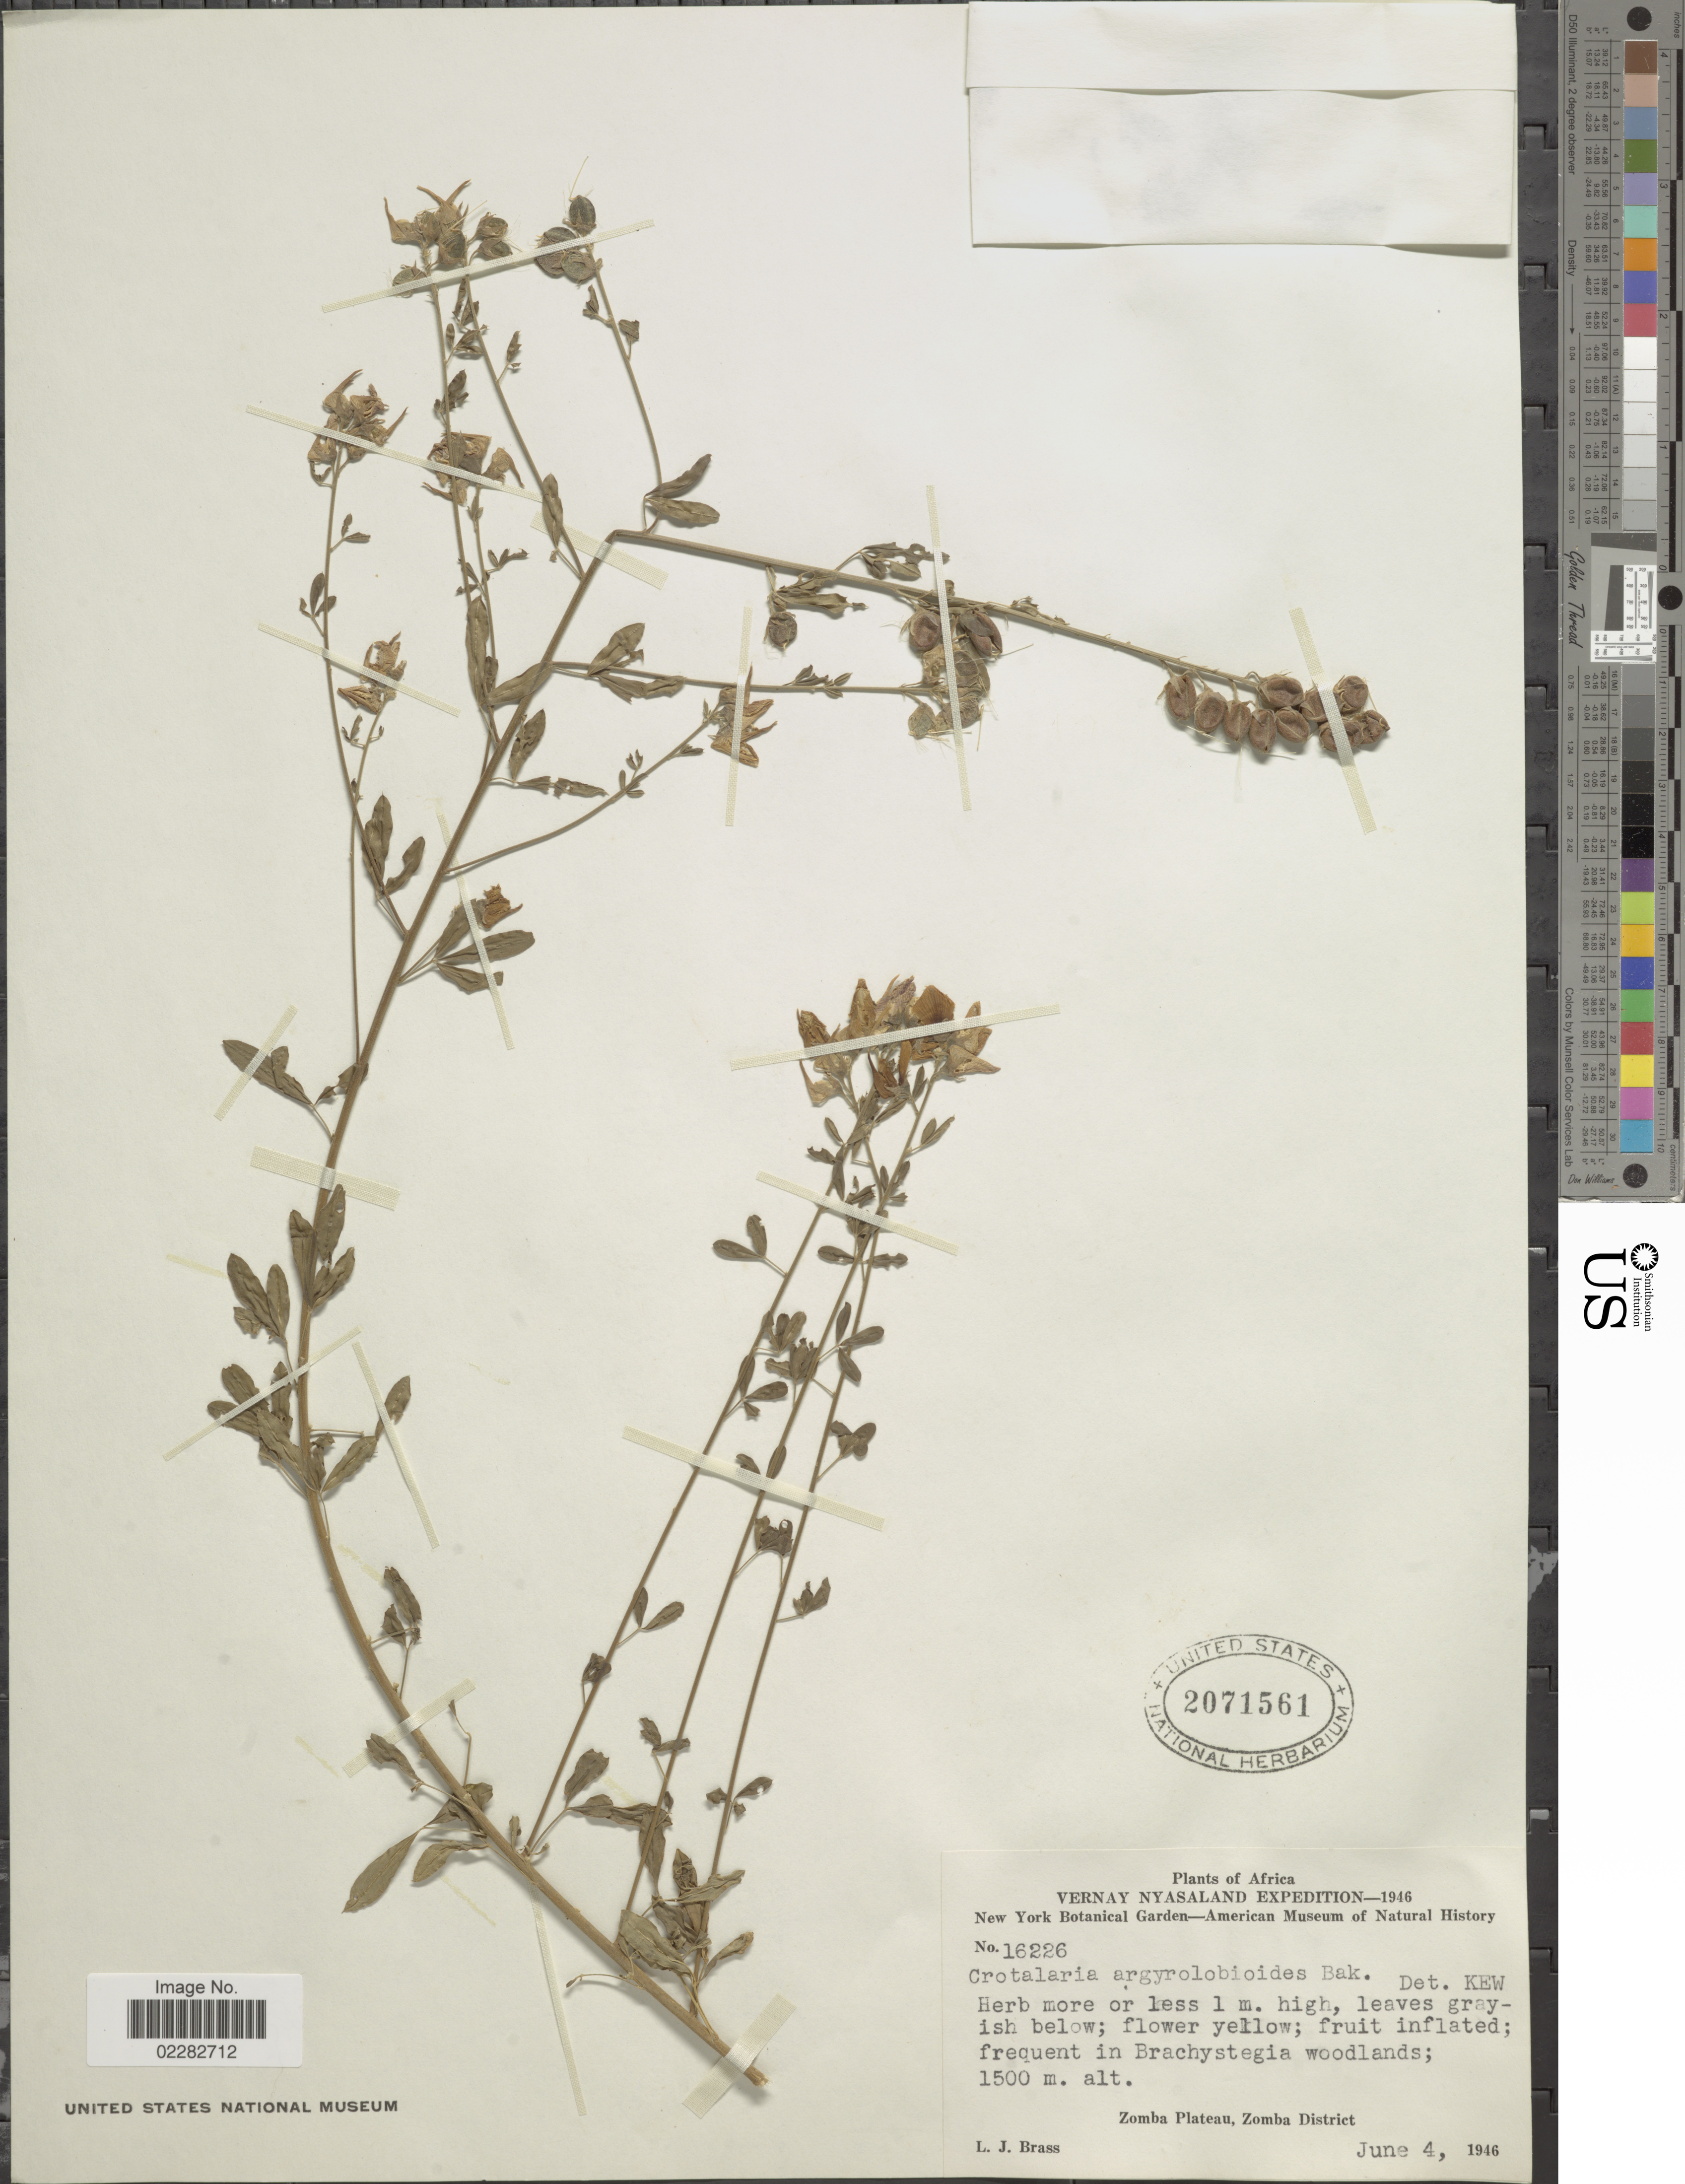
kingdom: Plantae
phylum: Tracheophyta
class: Magnoliopsida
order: Fabales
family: Fabaceae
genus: Crotalaria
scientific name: Crotalaria argyrolobioides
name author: Baker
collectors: L. J. Brass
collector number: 16226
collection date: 1946-06-04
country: Malawi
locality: Vernay Nyasaland, Zomba Plateau, Zomba District.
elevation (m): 1500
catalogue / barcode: US 2071561